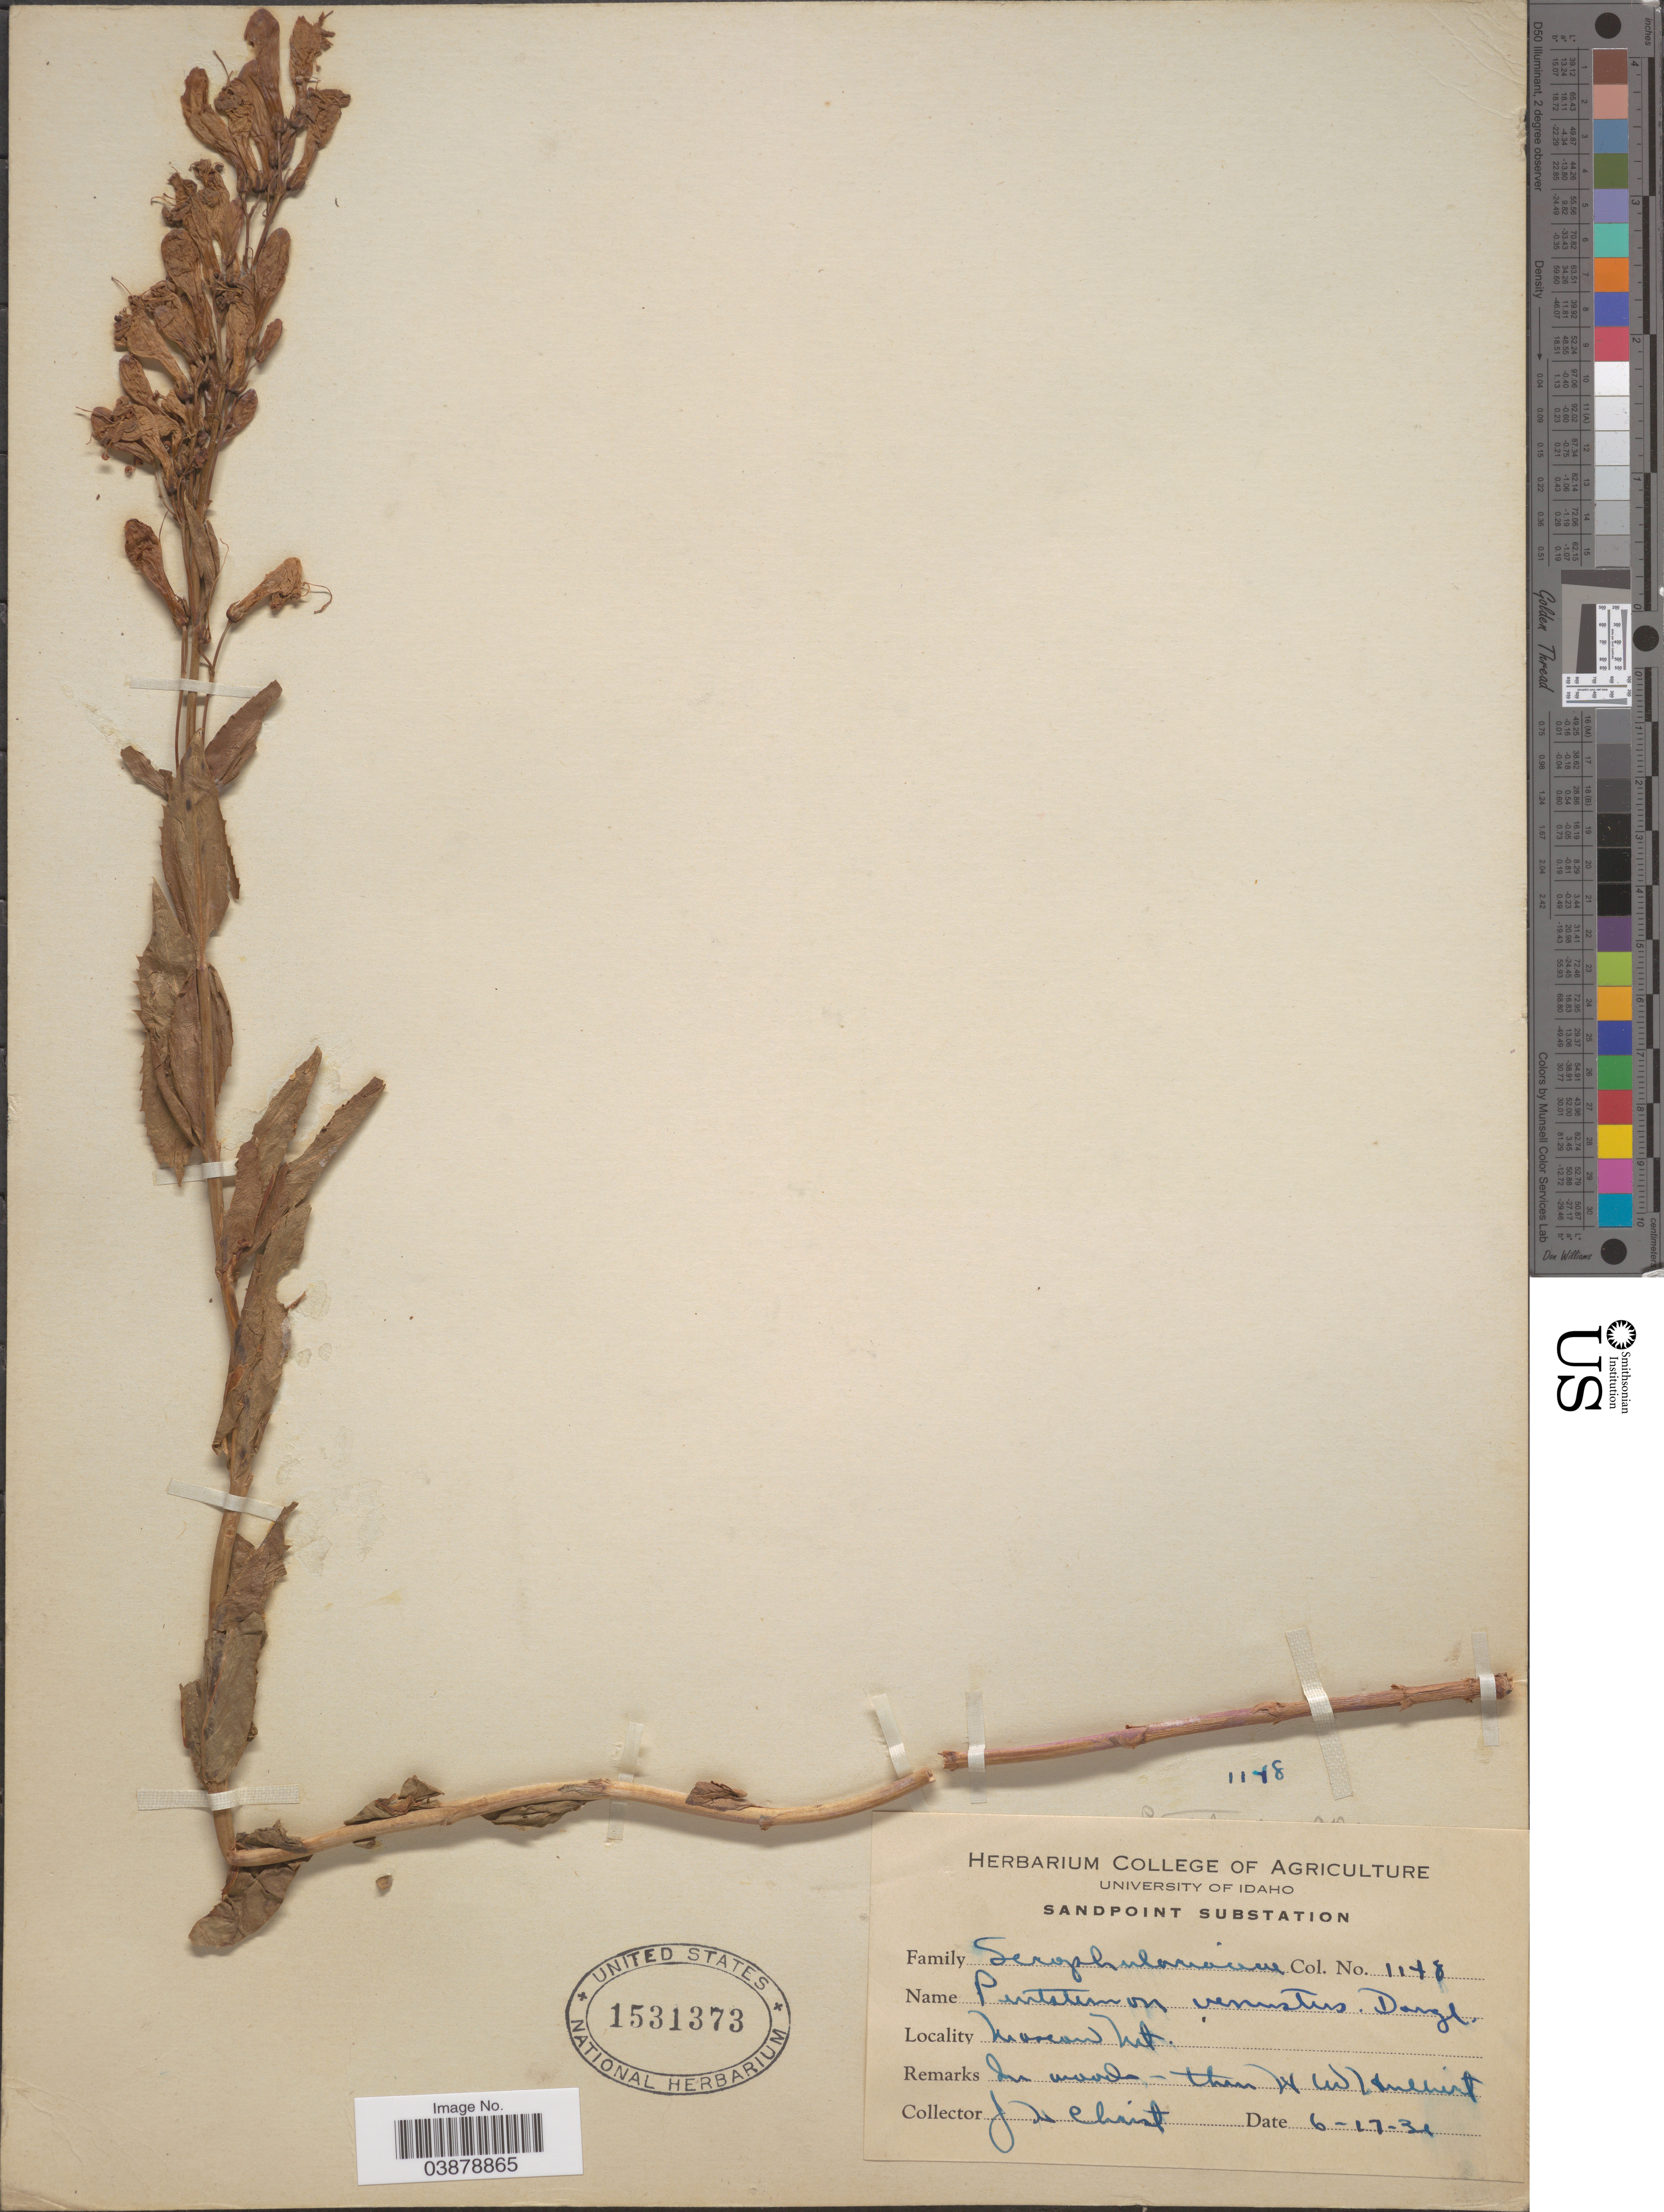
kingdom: Plantae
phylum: Tracheophyta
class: Magnoliopsida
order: Lamiales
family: Plantaginaceae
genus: Penstemon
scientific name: Penstemon venustus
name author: Douglas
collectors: J. H. Christ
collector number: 1148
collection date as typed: Transcribed d/m/y: 17/6/31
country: United States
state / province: Idaho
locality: Moscow Mt.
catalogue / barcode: US 1531373